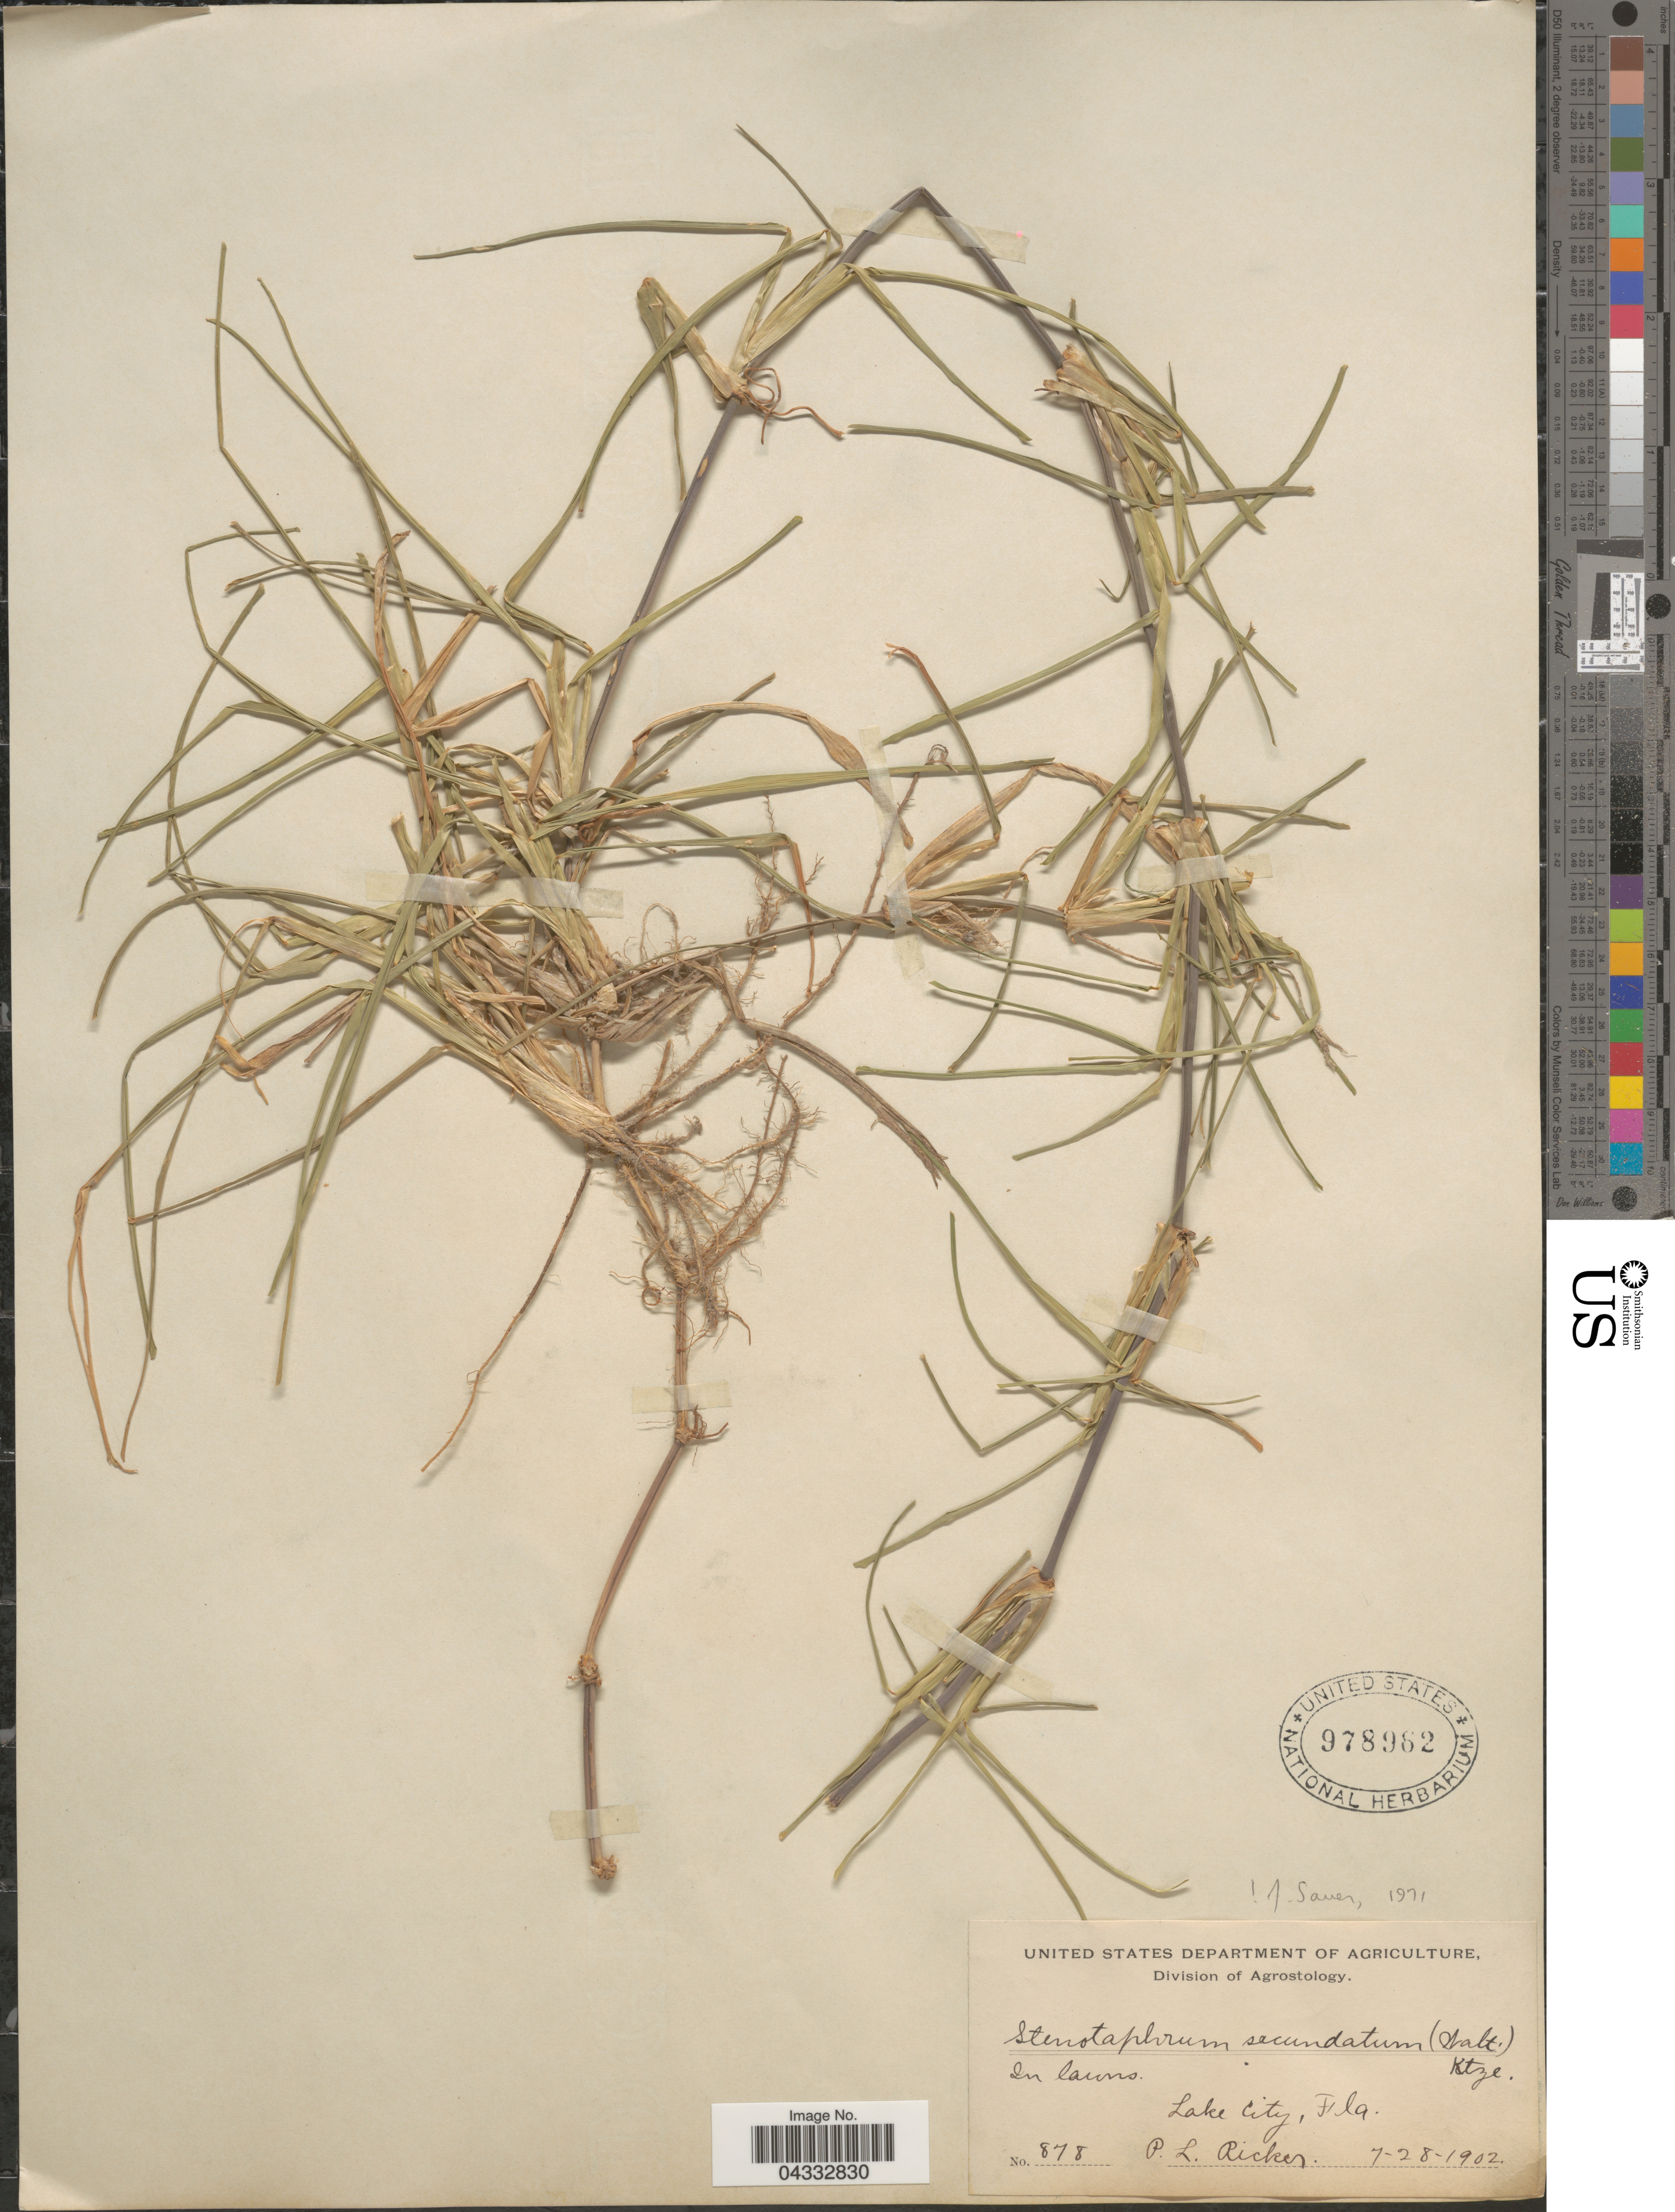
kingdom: Plantae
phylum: Tracheophyta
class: Liliopsida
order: Poales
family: Poaceae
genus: Stenotaphrum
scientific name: Stenotaphrum secundatum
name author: (Walter) Kuntze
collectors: P. Ricker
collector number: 878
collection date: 1902-07-28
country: United States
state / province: Florida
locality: In lawns. Lake City.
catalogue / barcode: US 978962